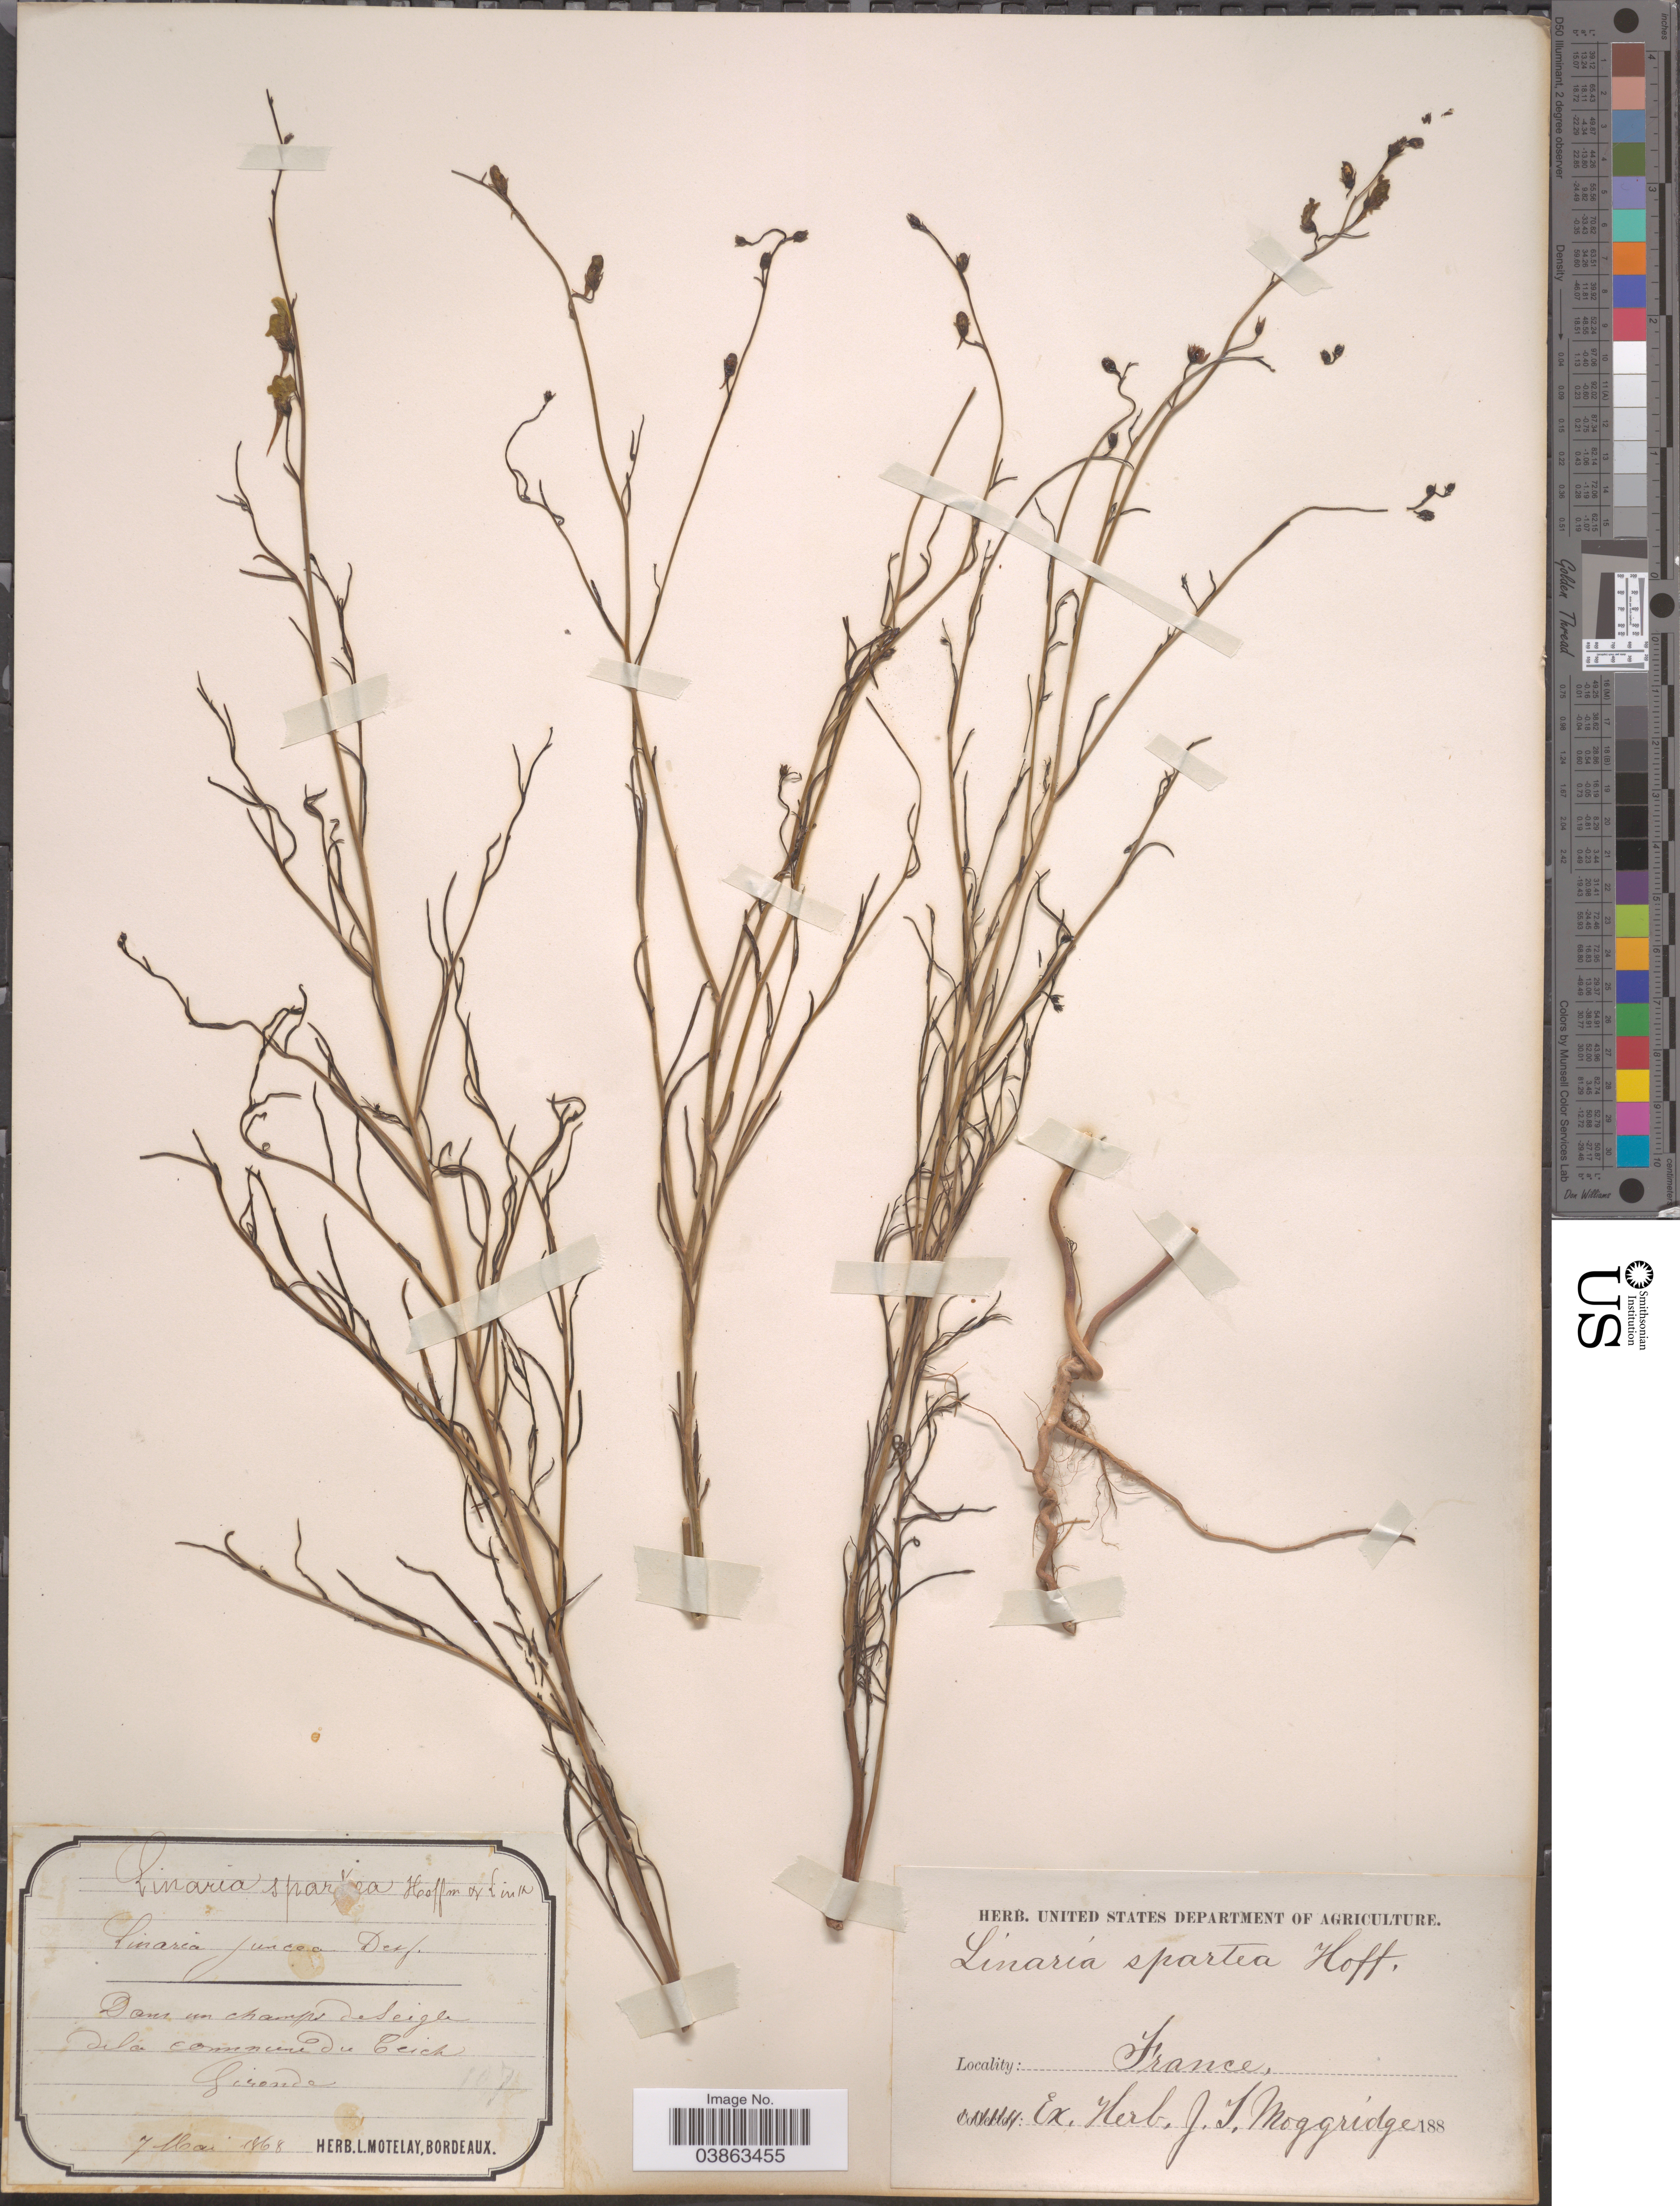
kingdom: Plantae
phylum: Tracheophyta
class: Magnoliopsida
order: Lamiales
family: Plantaginaceae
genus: Linaria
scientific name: Linaria spartea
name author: (L.) Willd.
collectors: ex herb. L. Motelay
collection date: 1868-05-07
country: France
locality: Dans un champs de Seigle de la commune du Ceich Gironde.